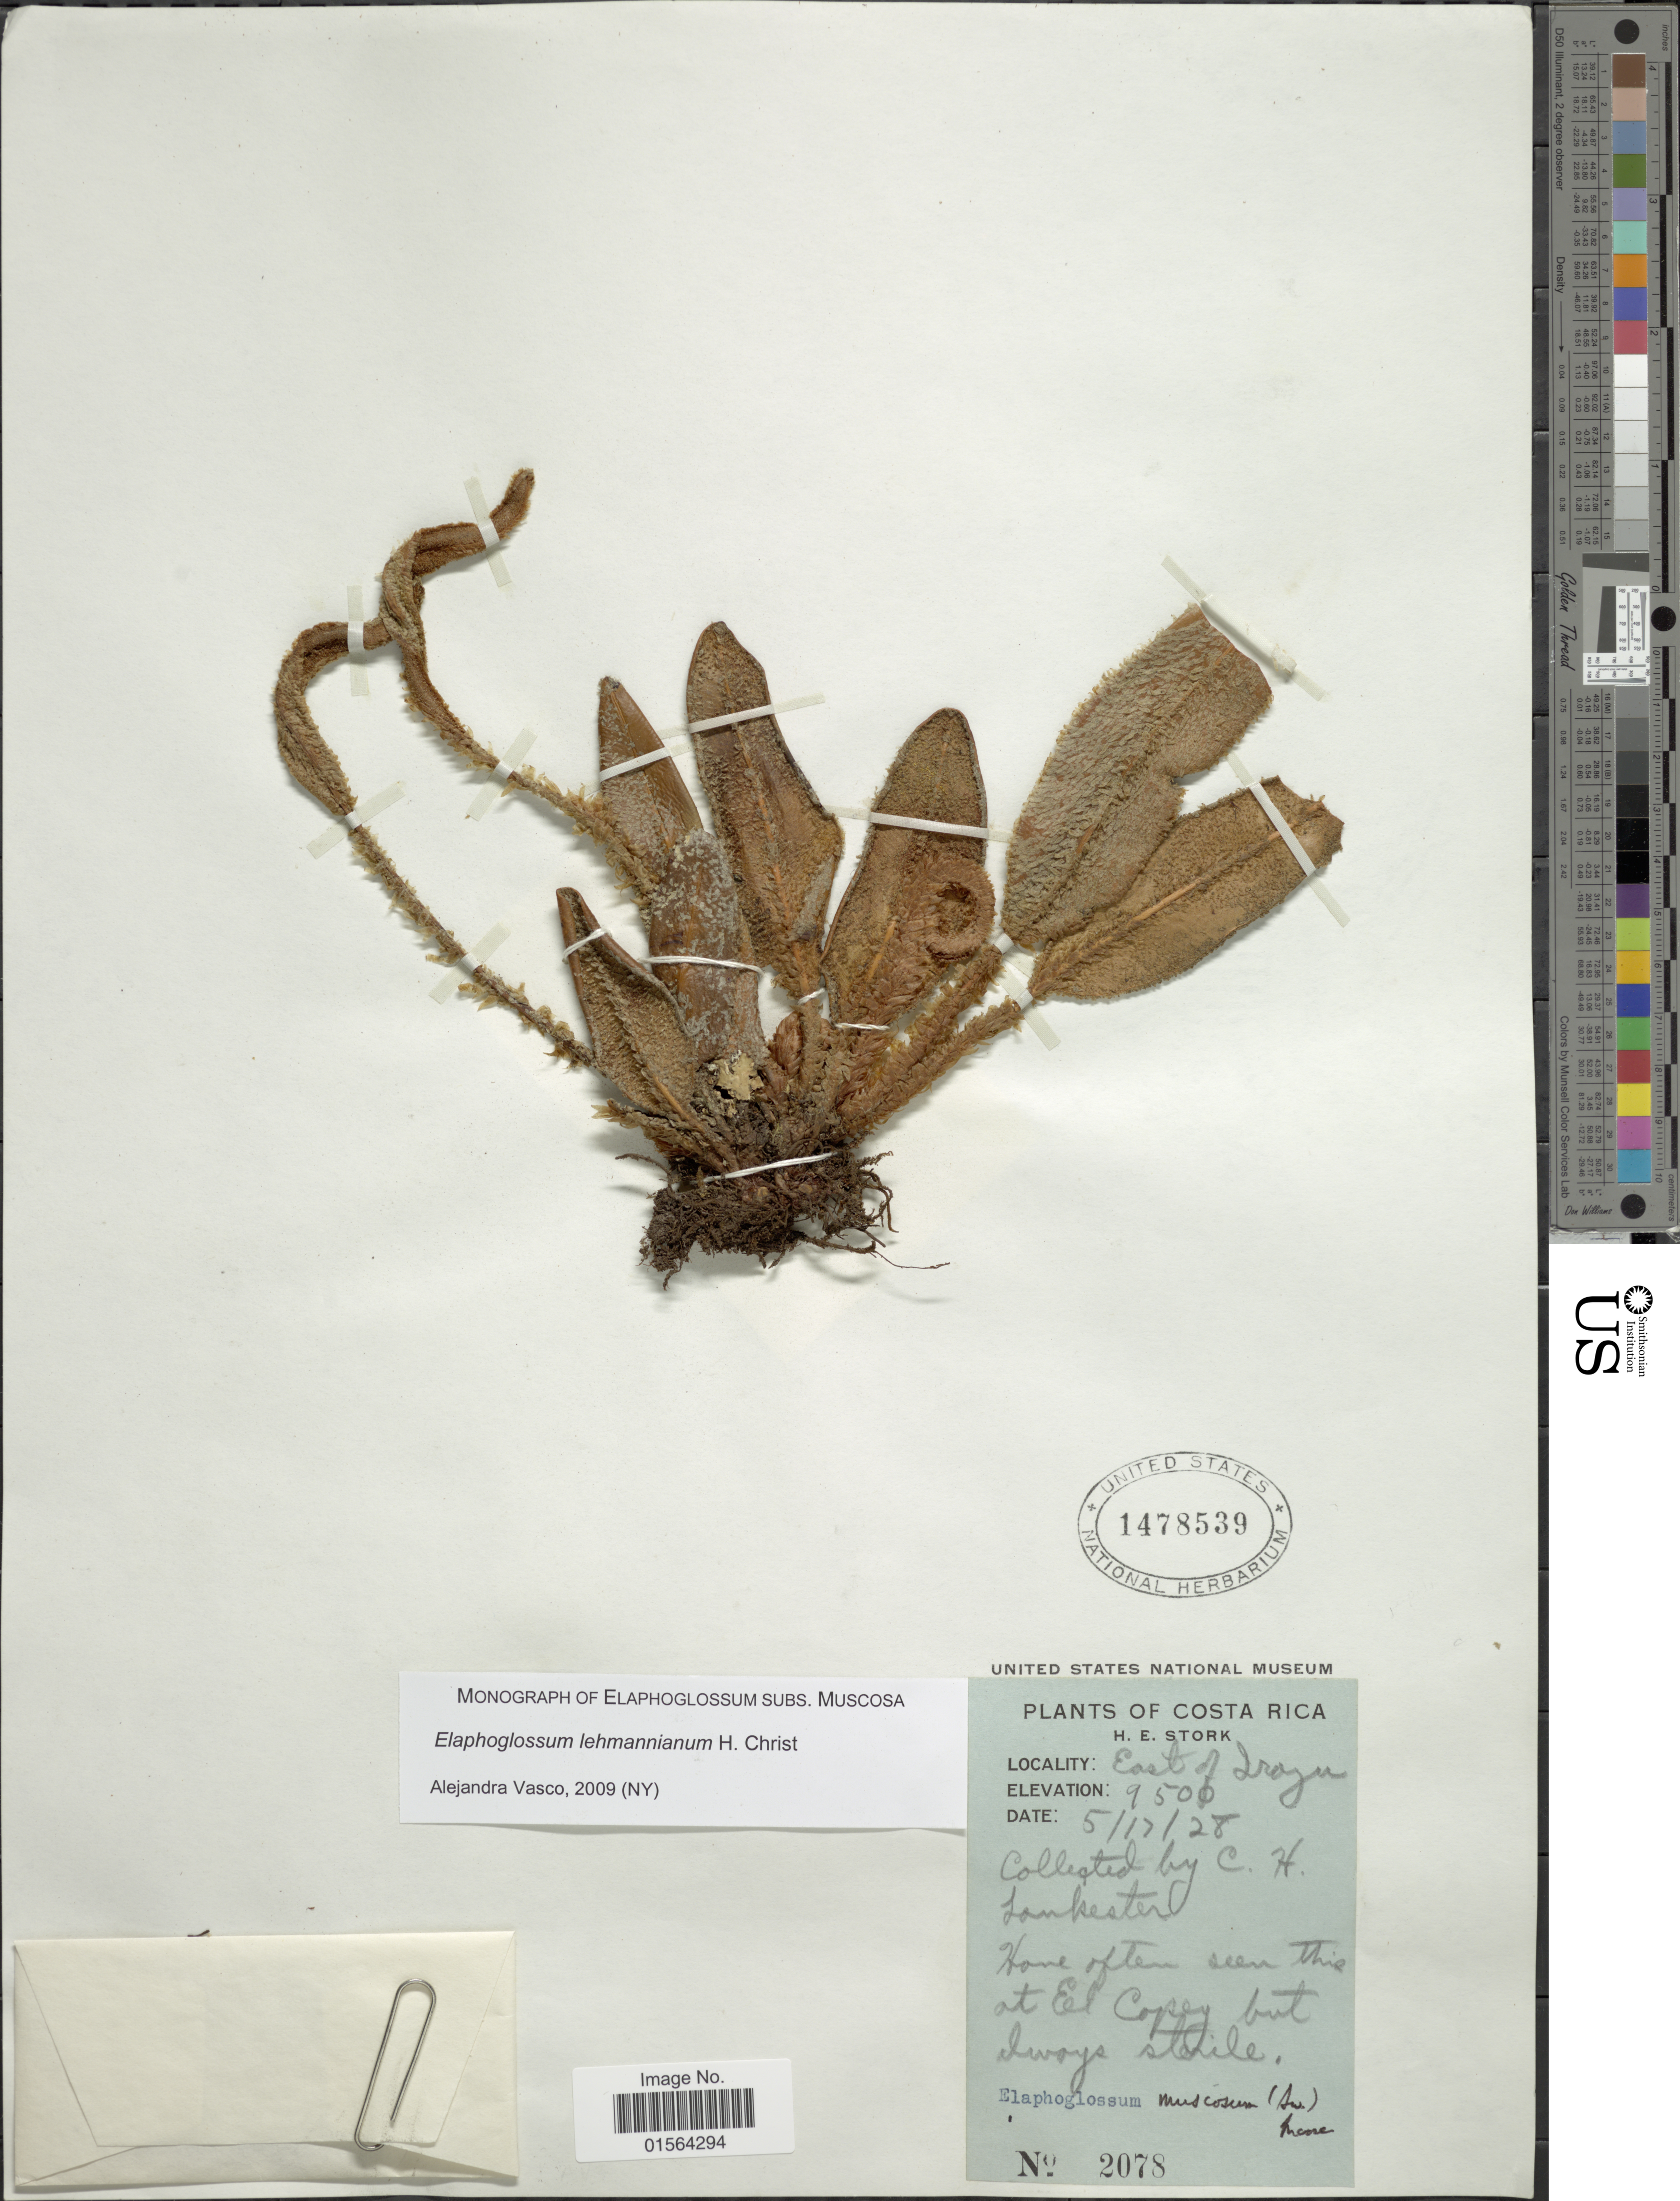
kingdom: Plantae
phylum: Tracheophyta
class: Polypodiopsida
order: Polypodiales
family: Dryopteridaceae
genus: Elaphoglossum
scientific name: Elaphoglossum lehmannianum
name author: Christ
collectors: C. H. Lankester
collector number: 2078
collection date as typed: Transcribed d/m/y: 17/5/28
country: Costa Rica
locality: East of Irazu, El Copey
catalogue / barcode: US 1478539